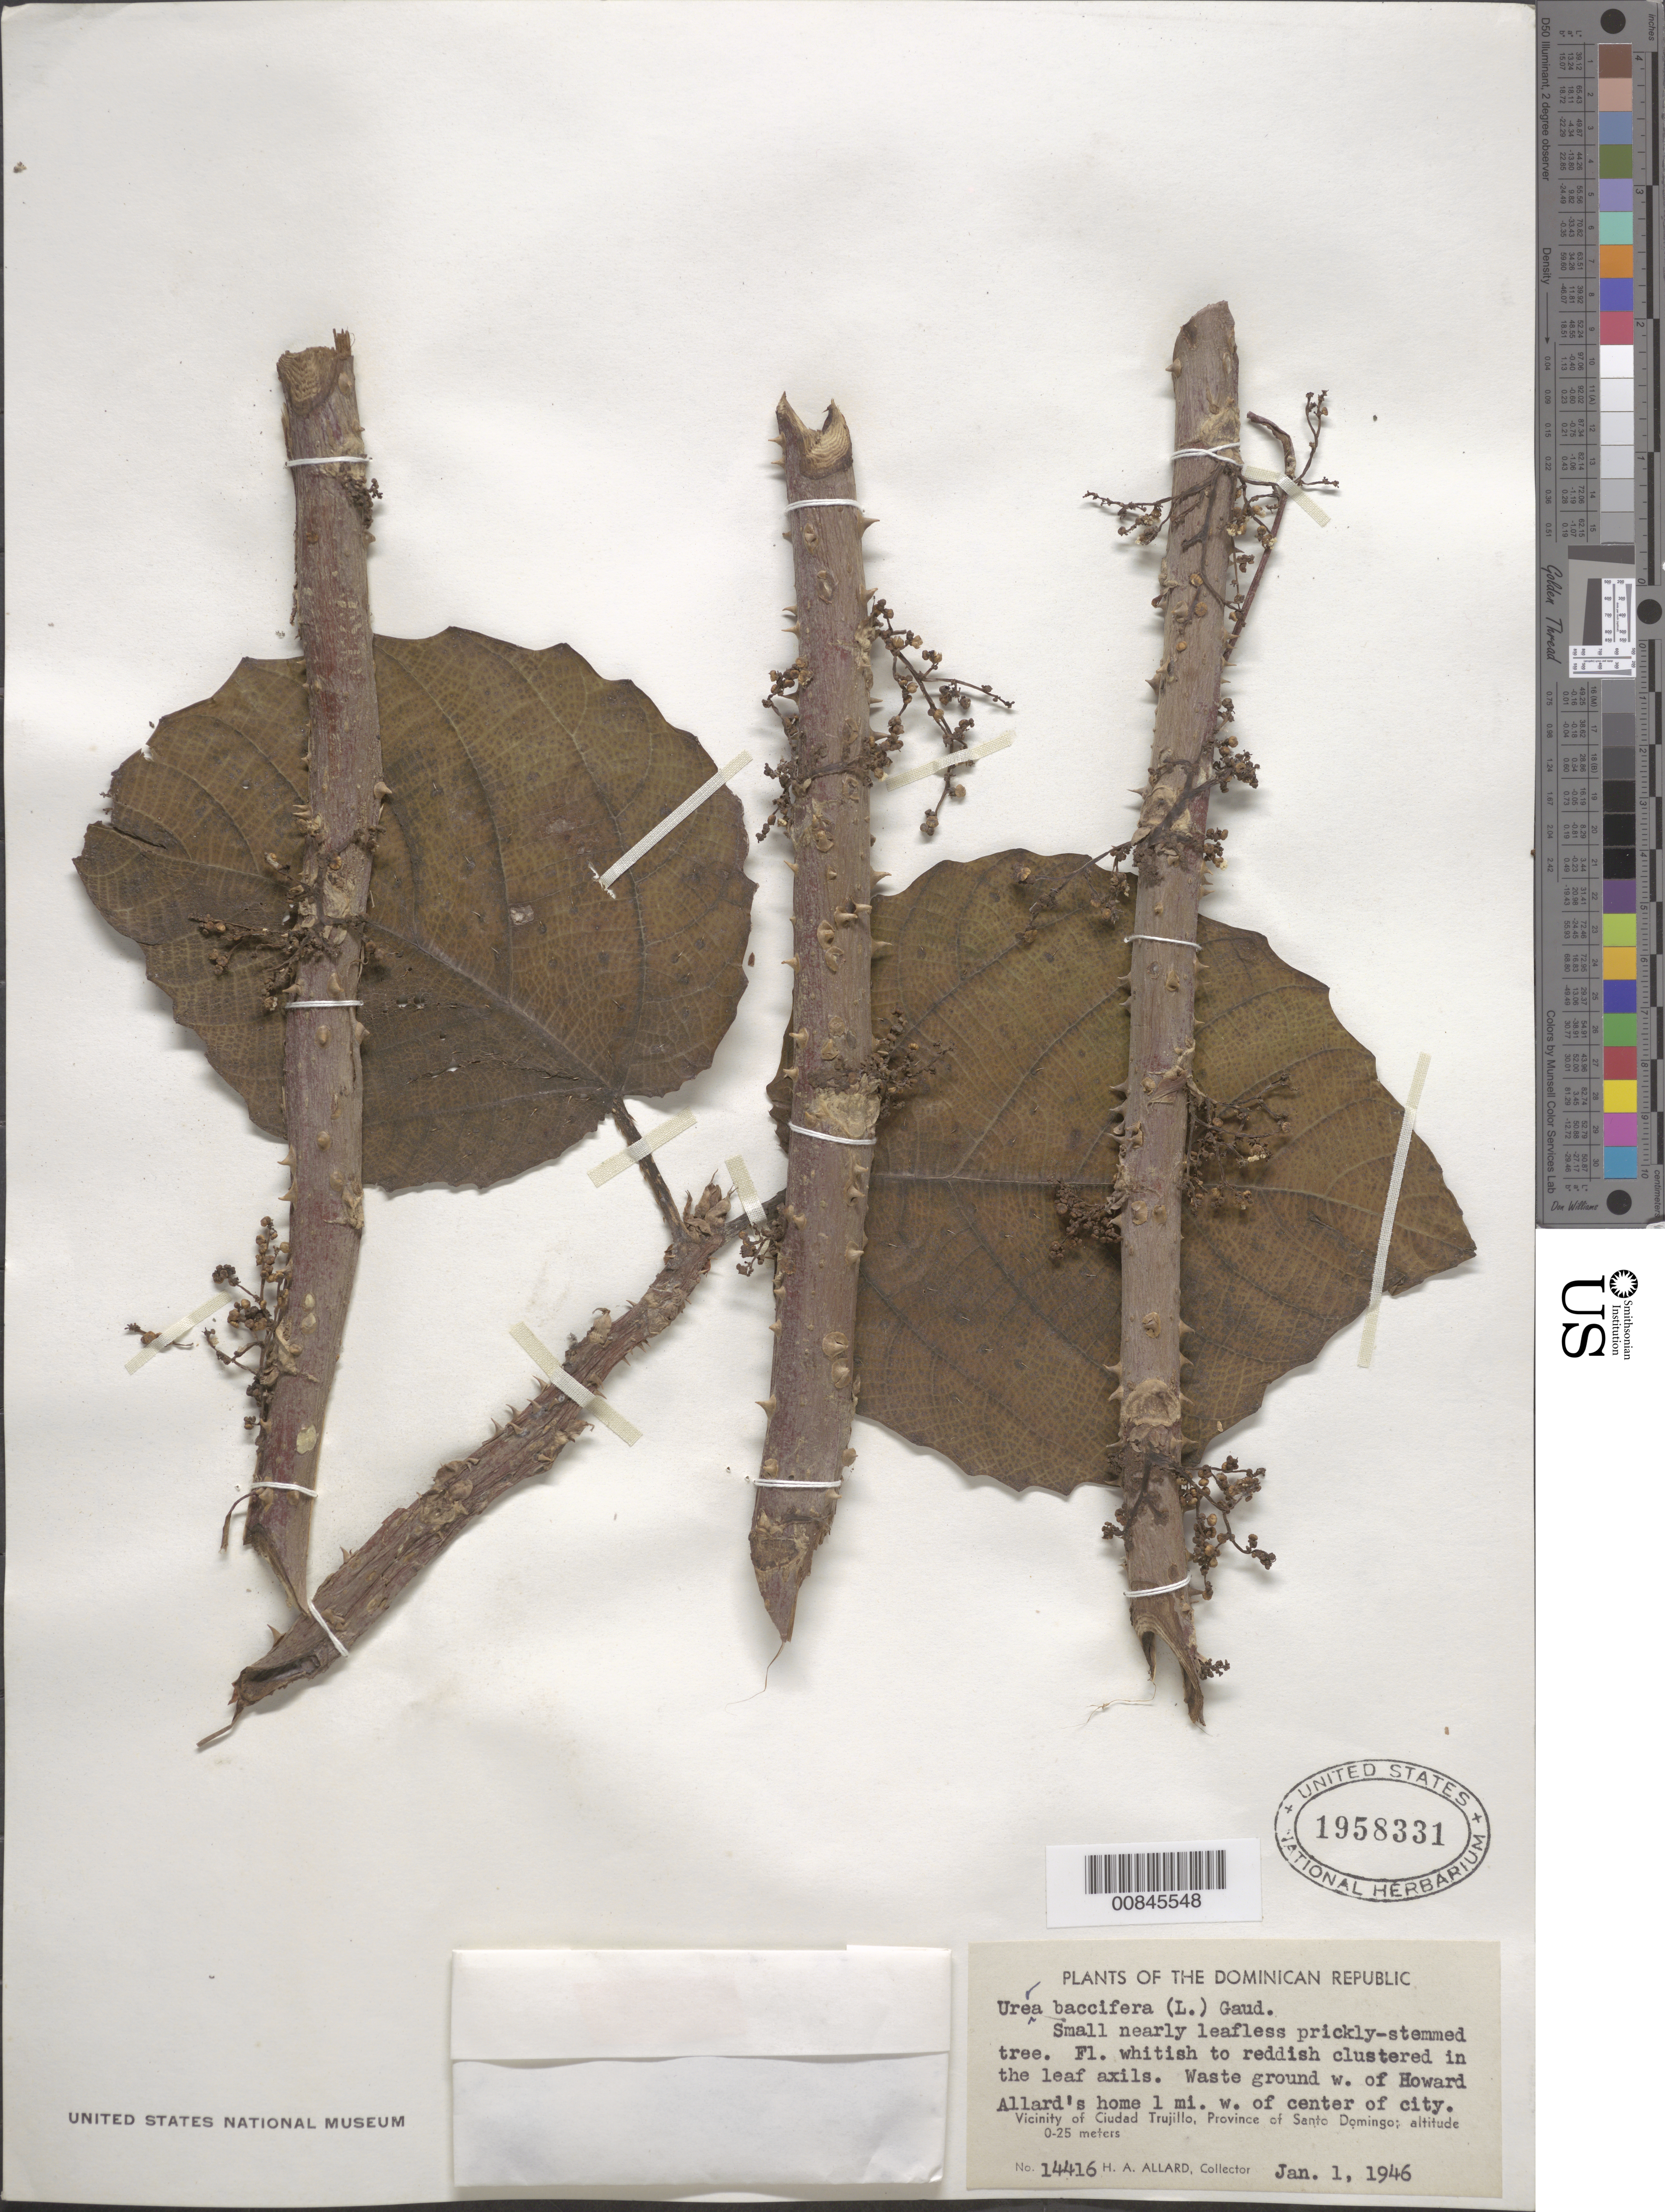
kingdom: Plantae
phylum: Tracheophyta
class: Magnoliopsida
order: Rosales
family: Urticaceae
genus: Urera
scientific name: Urera baccifera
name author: (L.) Gaudich. ex Wedd.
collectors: H. A. Allard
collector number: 14416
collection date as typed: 01 Jan 1946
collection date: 1946-01-01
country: Dominican Republic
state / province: Distrito Nacional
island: Hispaniola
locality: W. of Howard Allard's home 1 mi. W of center of Ciudad Trujillo, Province of Santo Domingo (obsolete).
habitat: Waste ground.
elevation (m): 0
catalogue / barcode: US 1958331